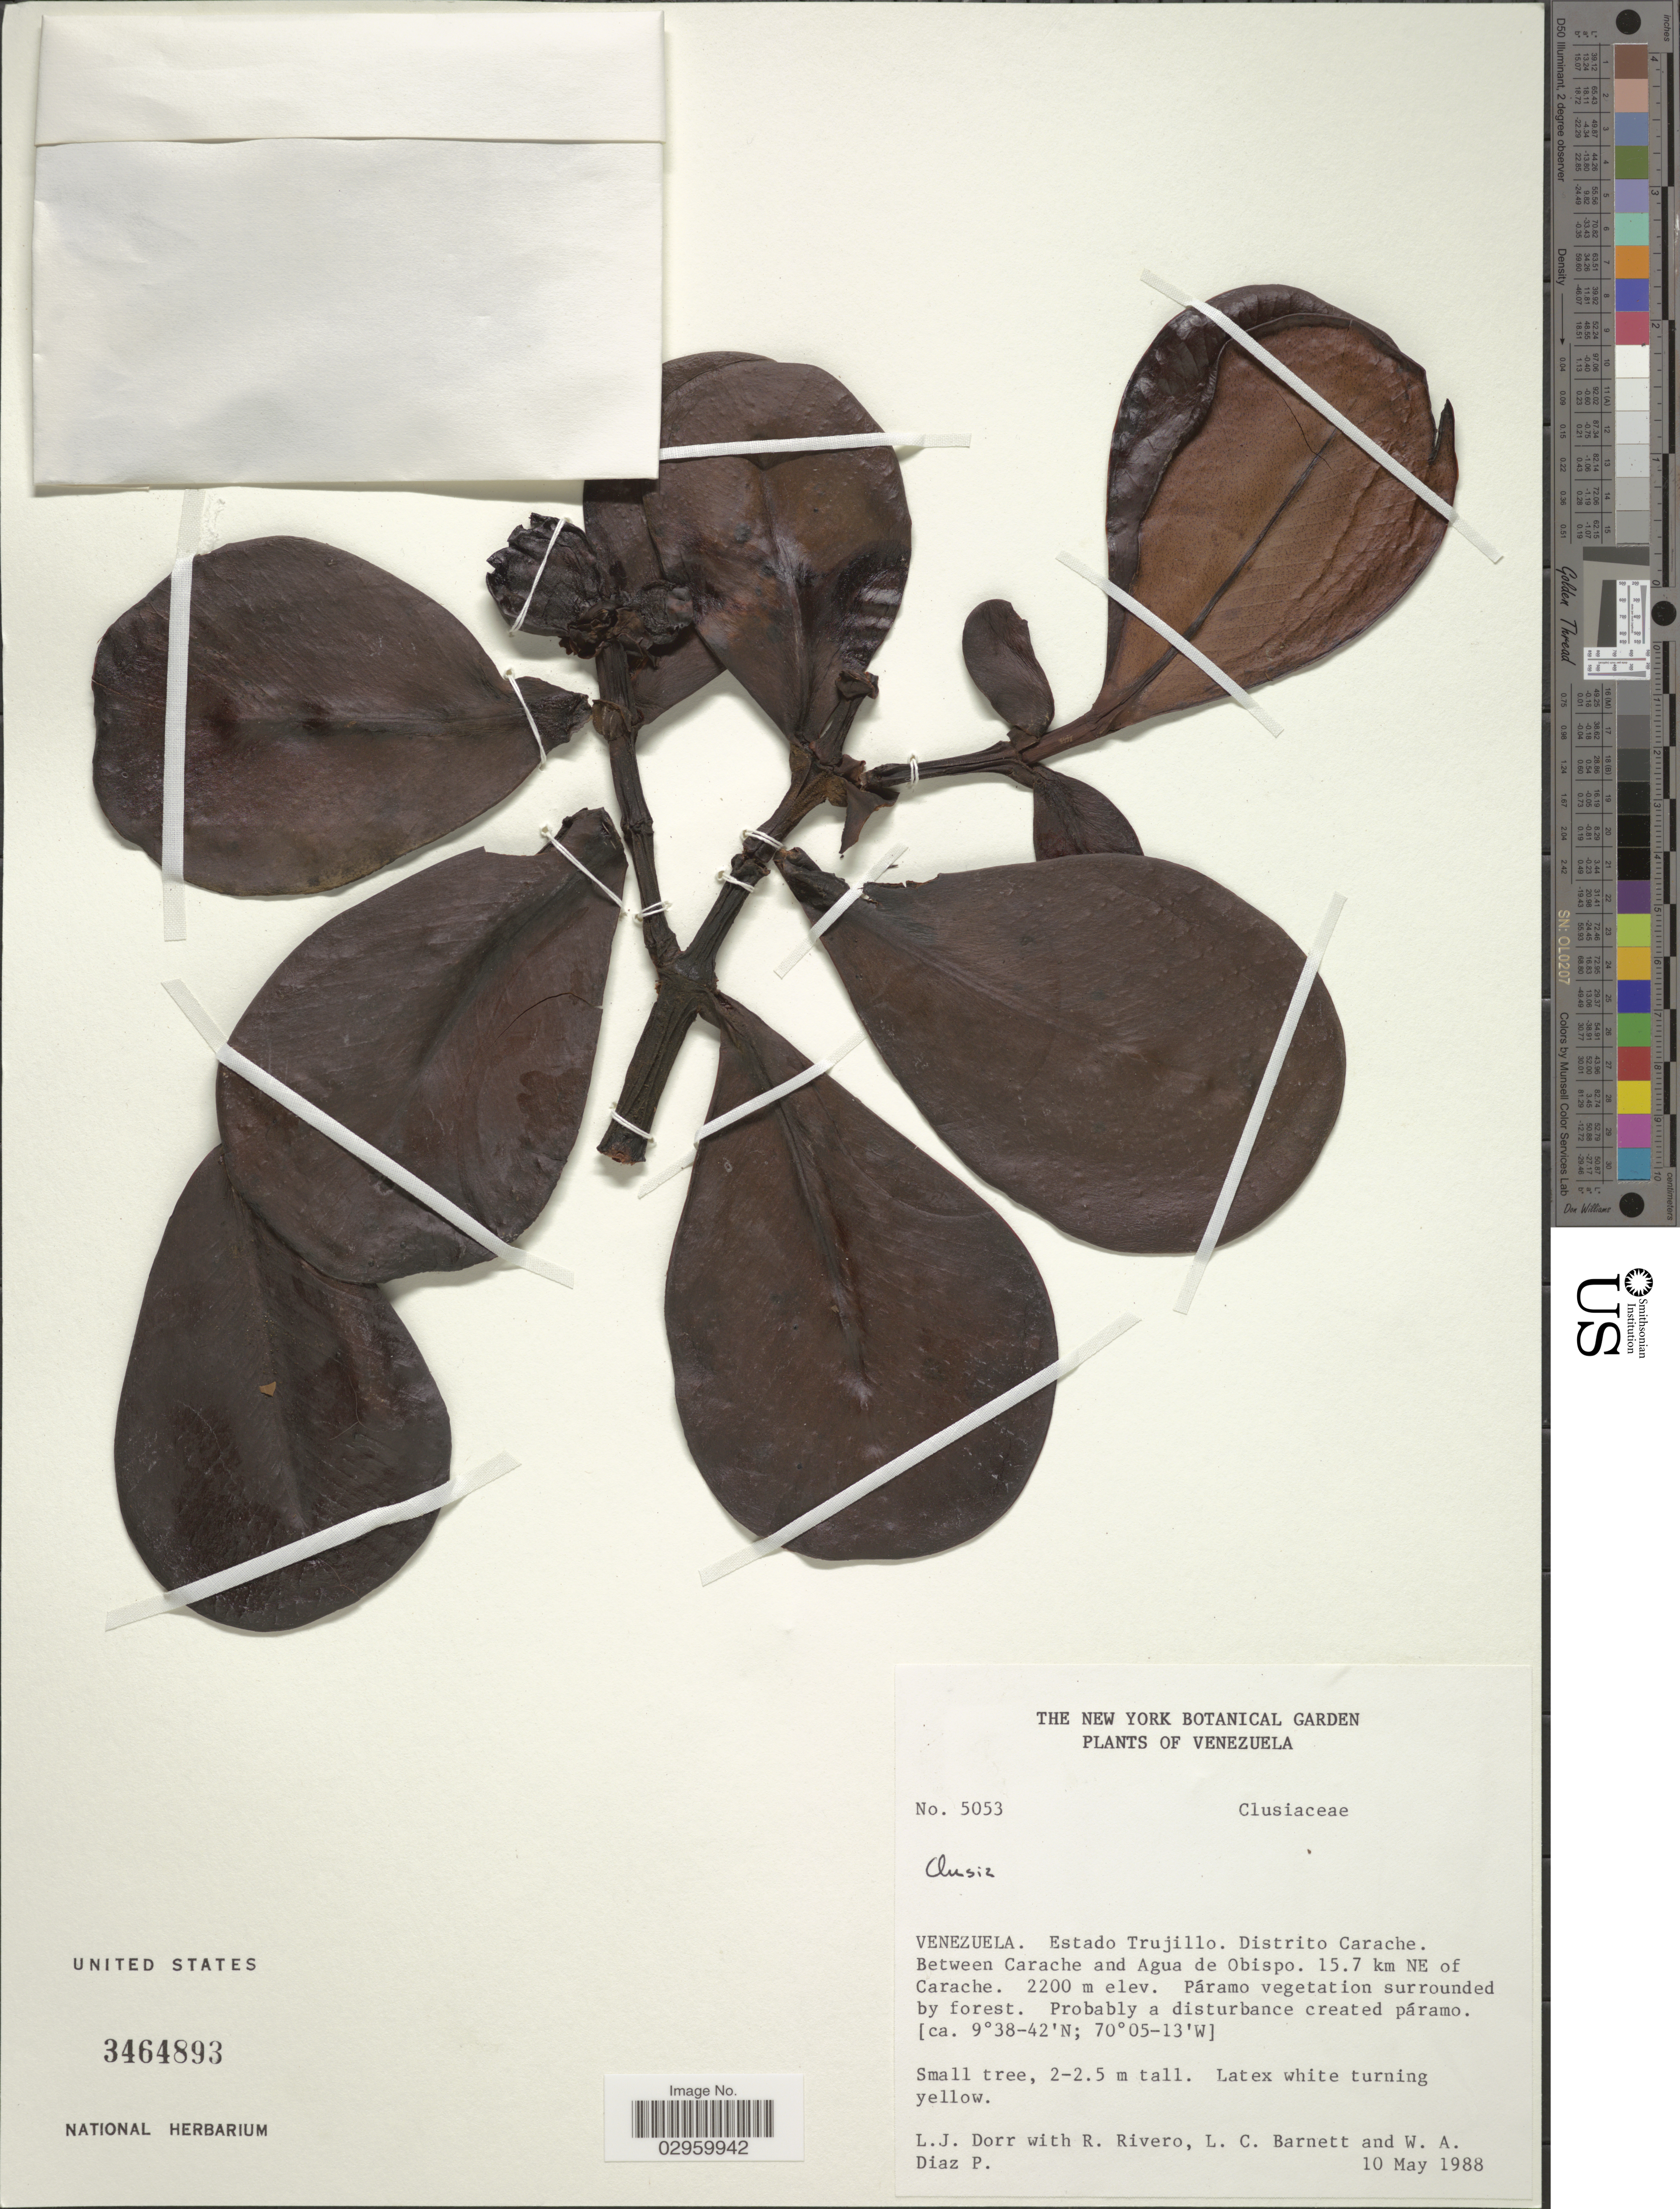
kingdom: Plantae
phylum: Tracheophyta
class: Magnoliopsida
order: Malpighiales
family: Clusiaceae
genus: Clusia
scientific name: Clusia sp.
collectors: L. J. Dorr, R. Rivero, L. C. Barnett & W. Díaz P.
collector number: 5053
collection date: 1988-05-10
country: Venezuela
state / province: Trujillo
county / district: Carache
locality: Between Carache and Agua de Obispo. 15.7 km NE of Carache.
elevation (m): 2200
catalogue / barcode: US 3464893